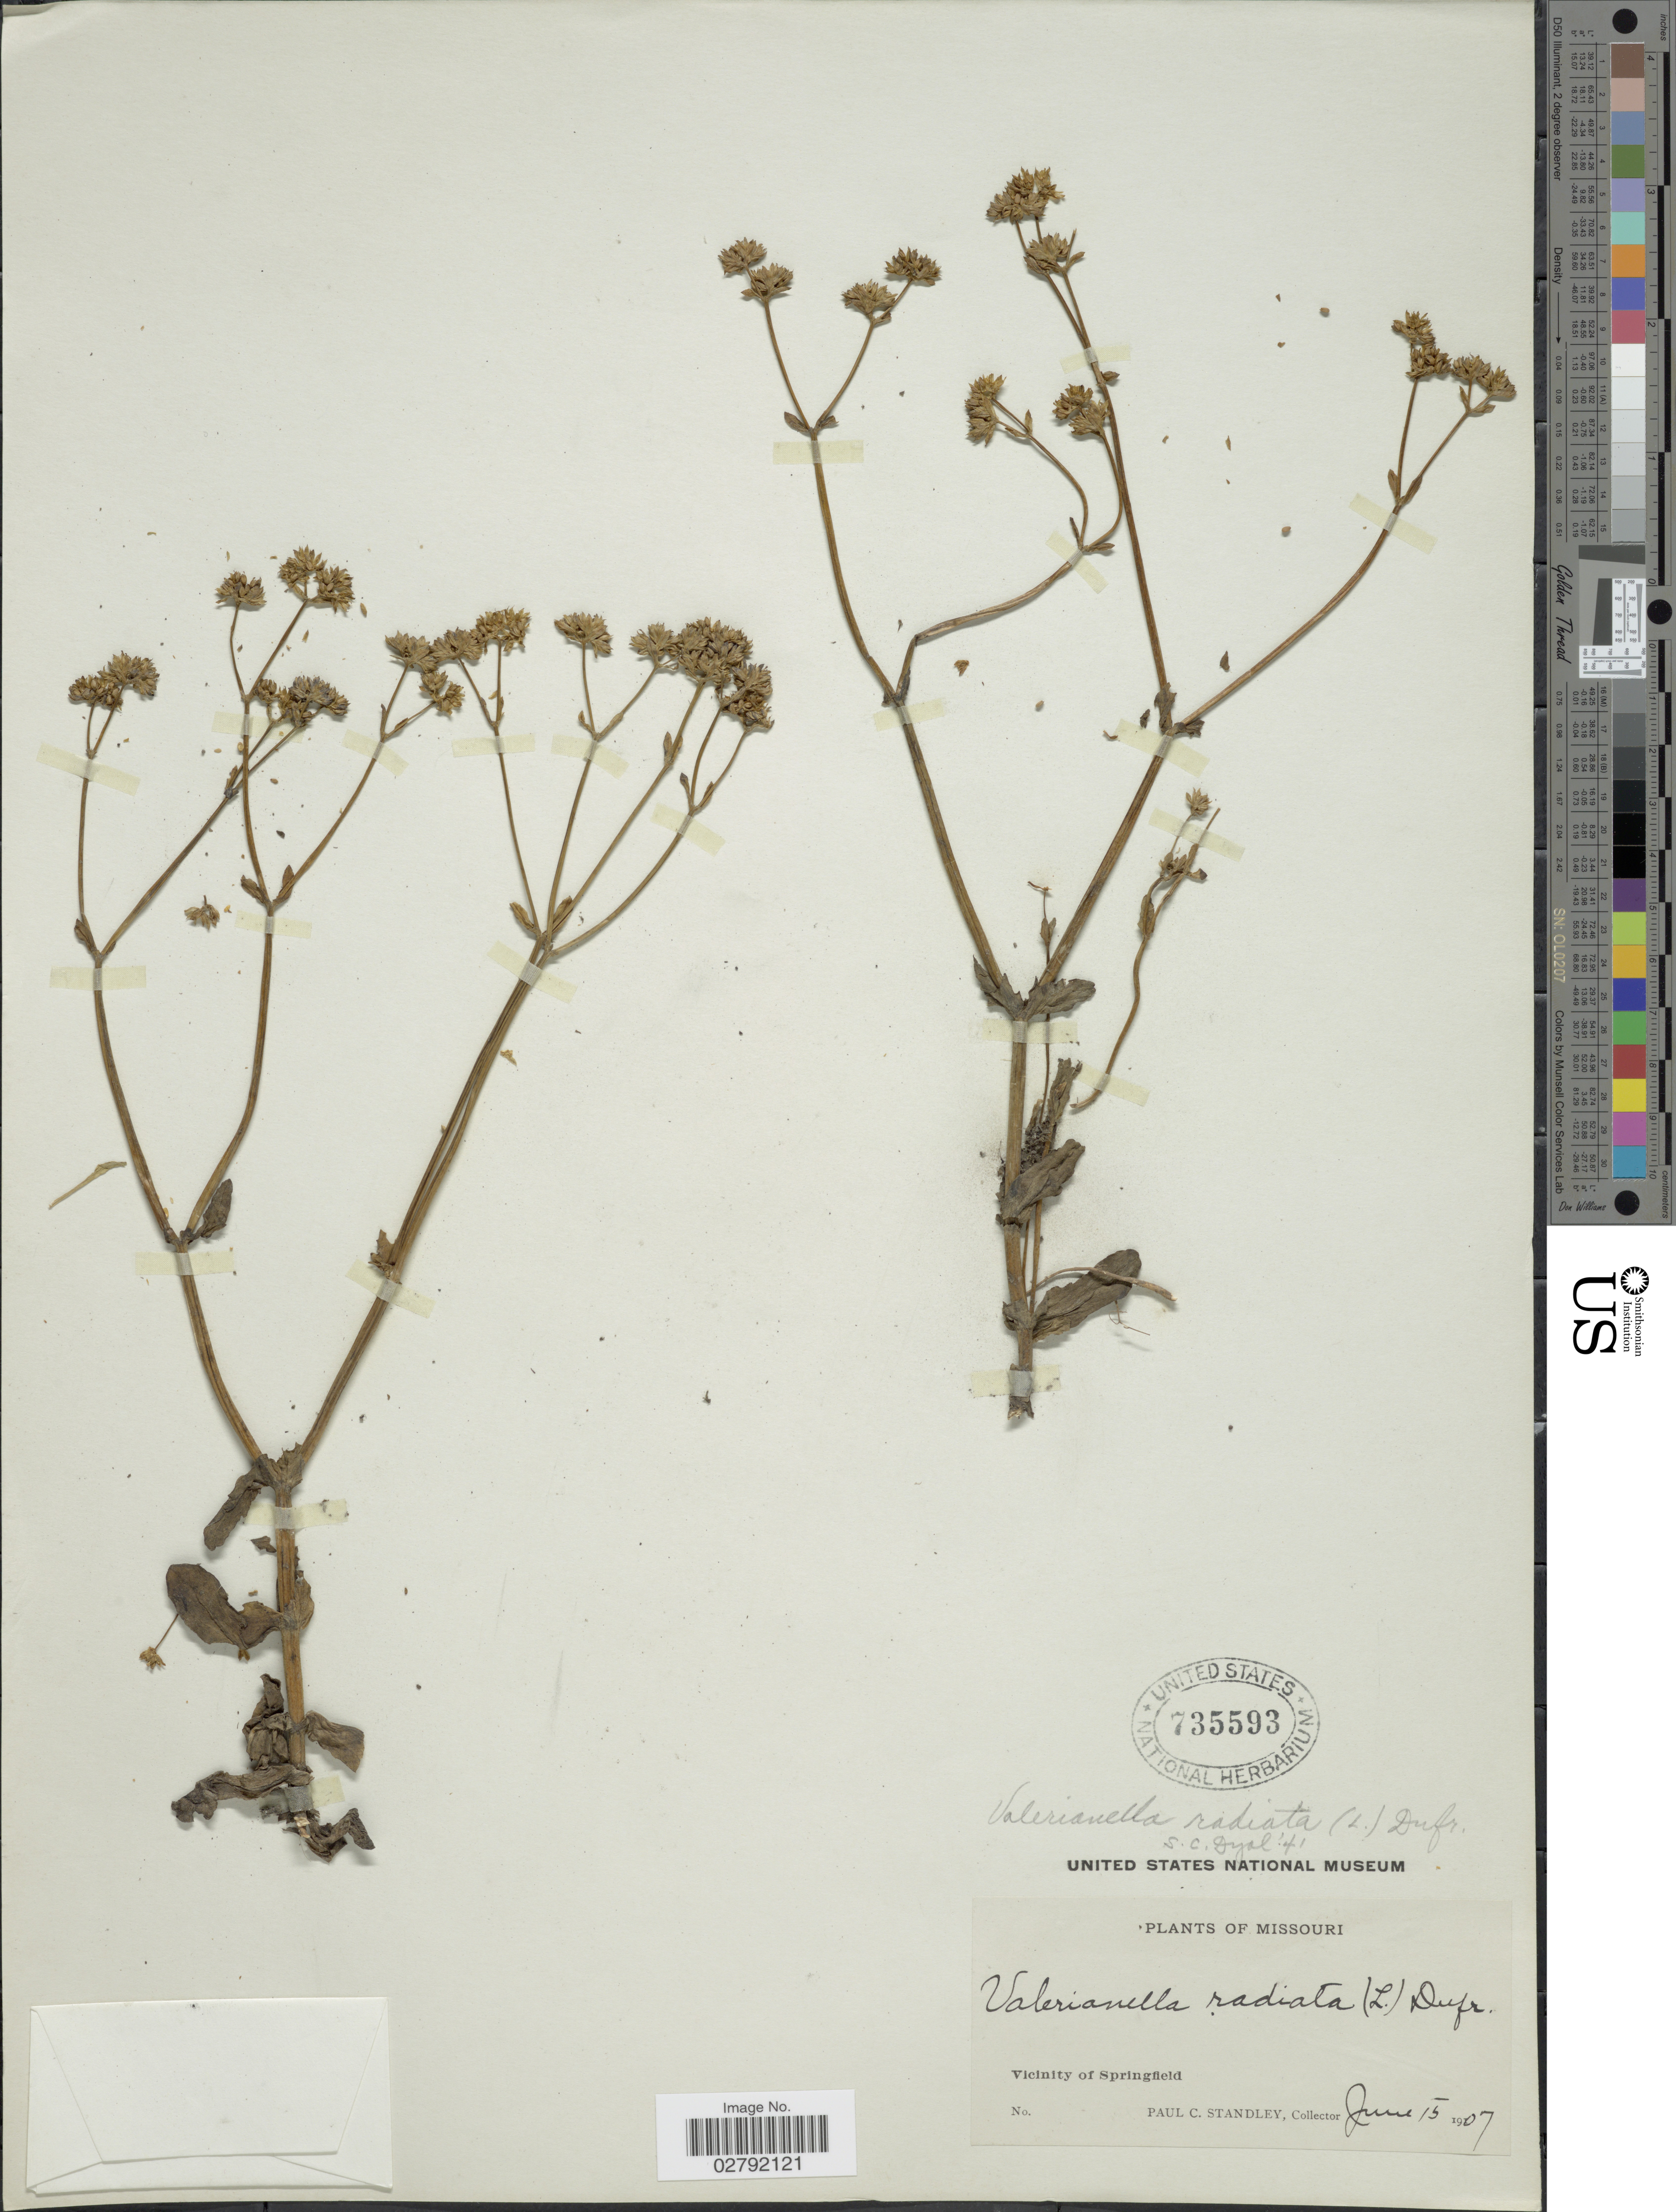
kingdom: Plantae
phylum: Tracheophyta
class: Magnoliopsida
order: Dipsacales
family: Caprifoliaceae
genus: Valerianella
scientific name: Valerianella radiata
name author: (L.) Dufr.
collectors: P. C. Standley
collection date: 1907-06-15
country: United States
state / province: Missouri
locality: Vicinity of Springfield.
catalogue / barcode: US 735593